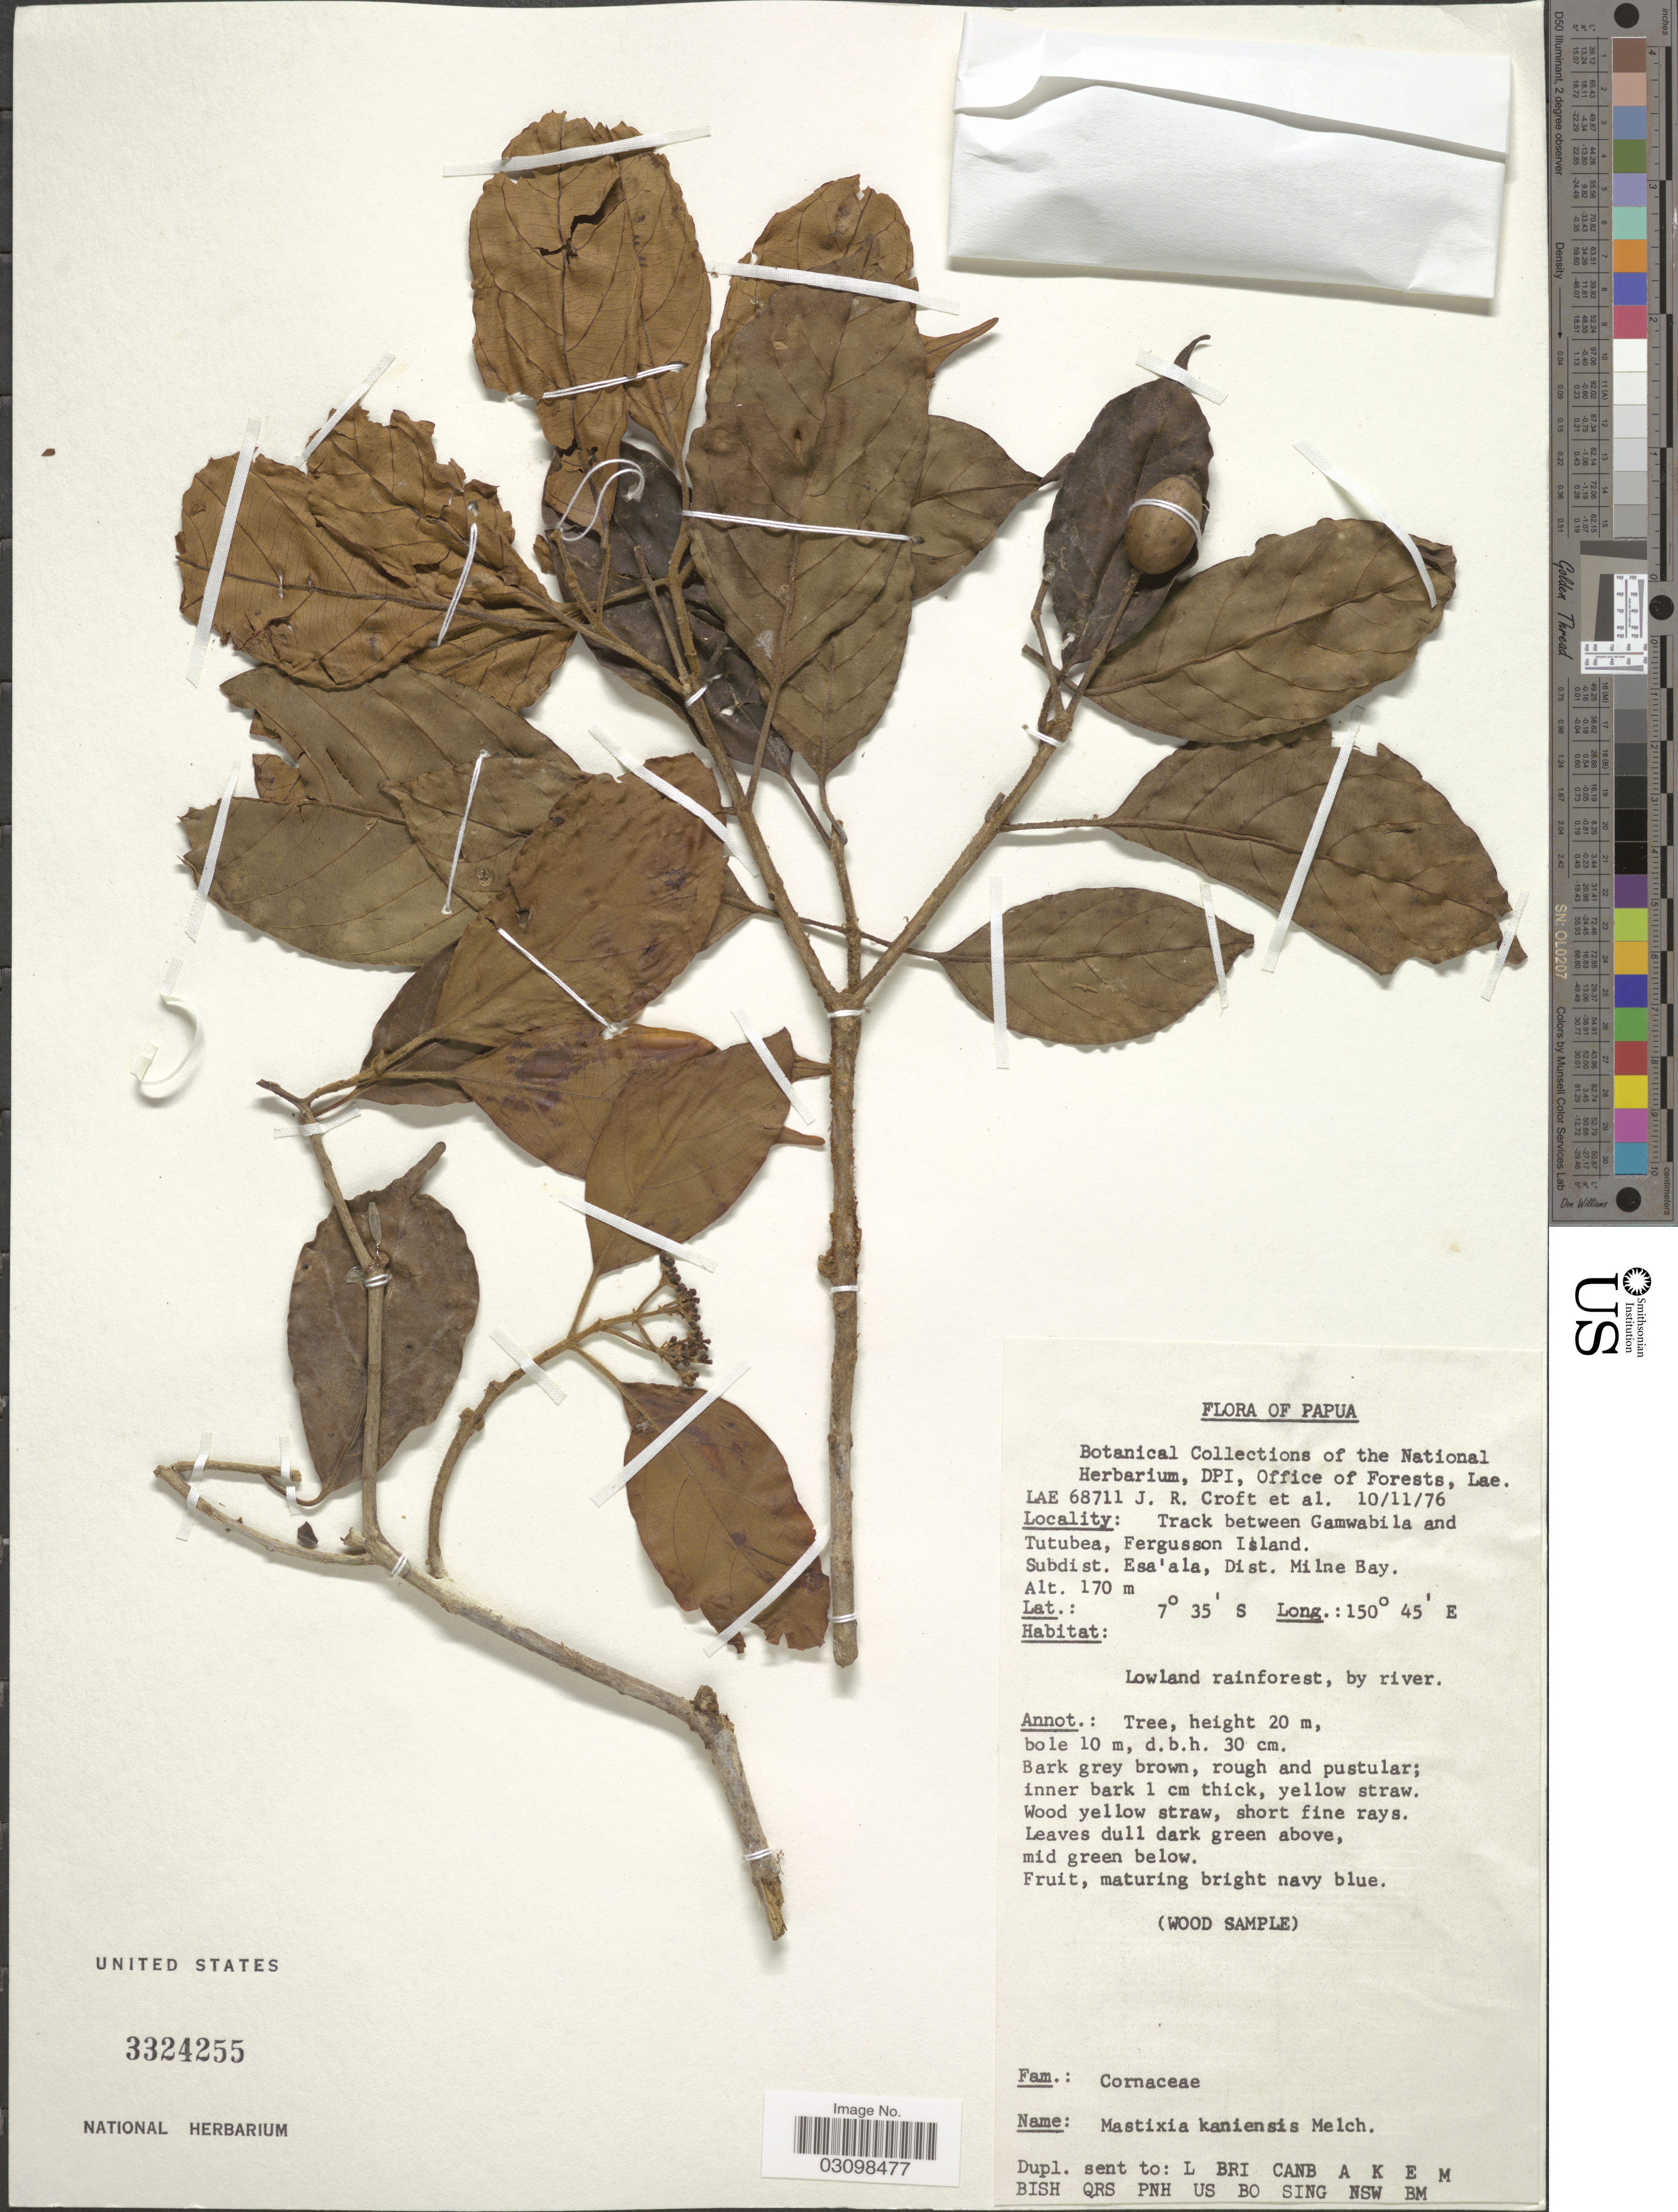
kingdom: Plantae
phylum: Tracheophyta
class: Magnoliopsida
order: Cornales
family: Nyssaceae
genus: Mastixia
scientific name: Mastixia kaniensis subsp. kaniensis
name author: Melch.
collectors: J. R. Croft & et al.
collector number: LAE68711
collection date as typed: Transcribed d/m/y: 10/11/76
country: Papua New Guinea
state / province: Milne Bay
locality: Track between Gamwabila and Tutubea, Fergusson Island. Subdist. Esa'ala, Dist. Milne Bay.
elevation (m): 170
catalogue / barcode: US 3324255